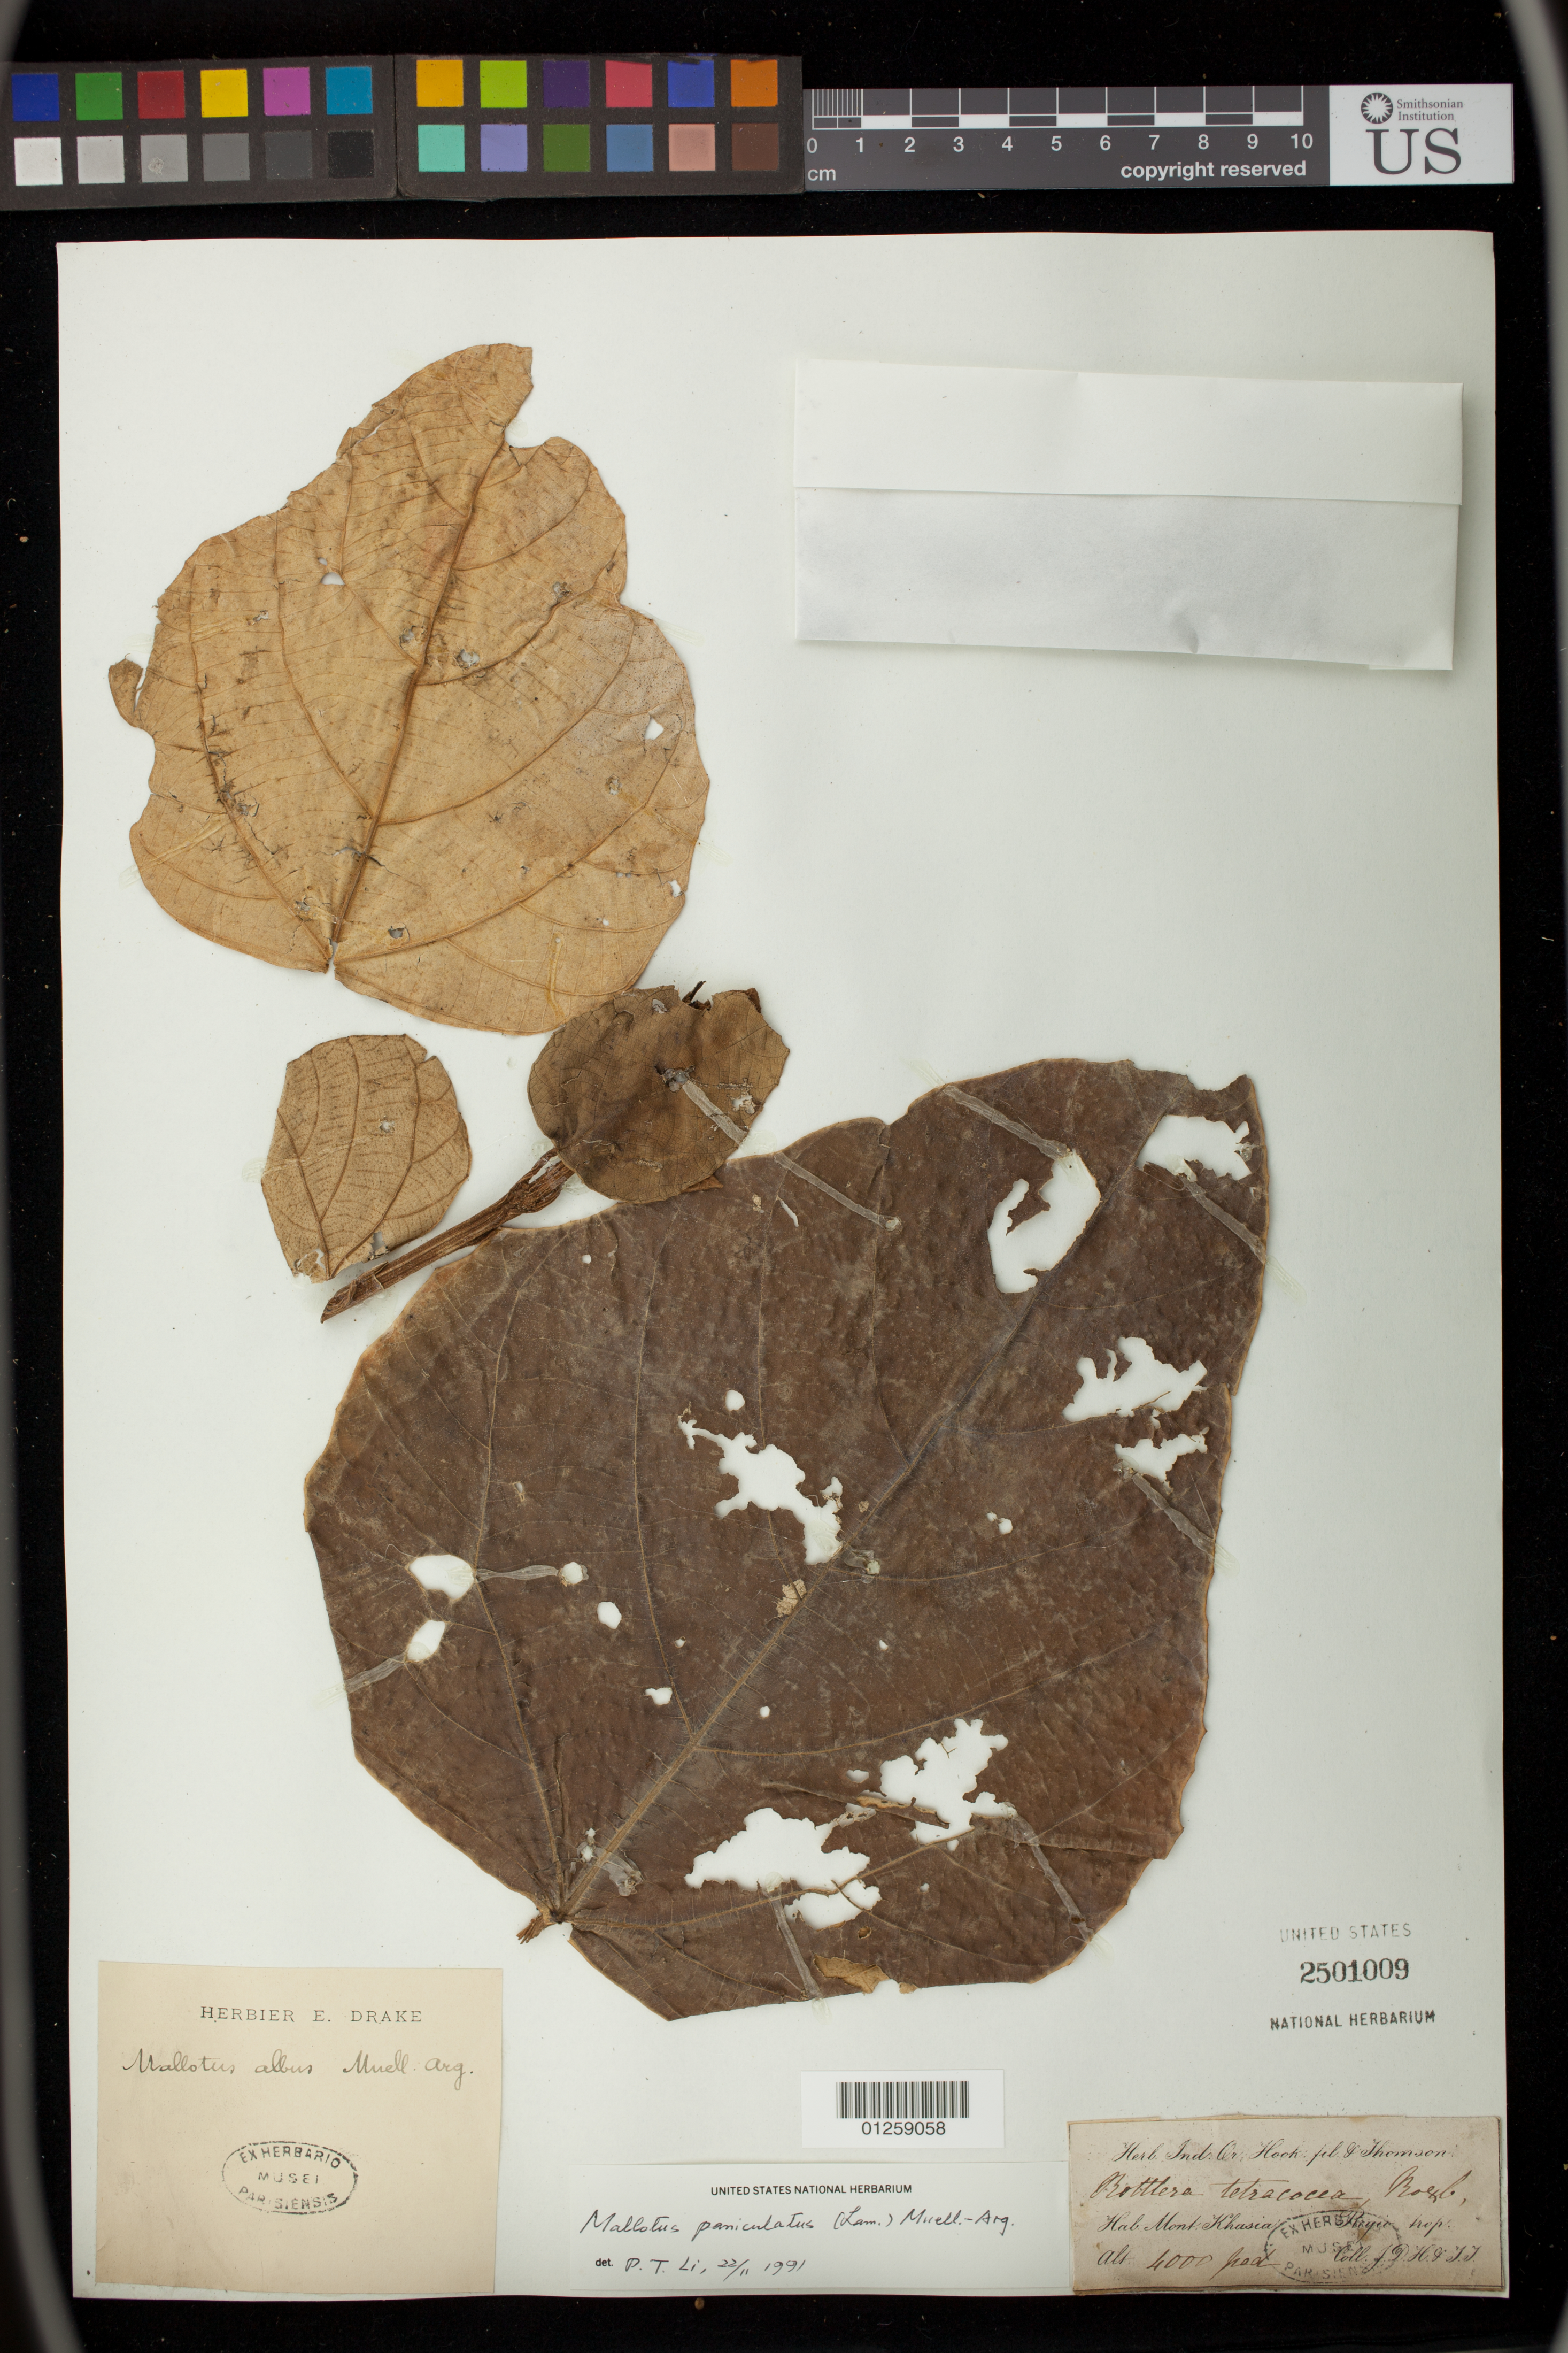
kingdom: Plantae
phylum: Tracheophyta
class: Magnoliopsida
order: Malpighiales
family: Euphorbiaceae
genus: Mallotus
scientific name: Mallotus paniculatus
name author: (Lam.) Müll. Arg.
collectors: J. D. Hooker & J. J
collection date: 1850-05-01/1850-12-09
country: India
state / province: Meghalaya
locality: Mont. Khasia, Regio trop.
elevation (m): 1219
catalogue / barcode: US 2501009